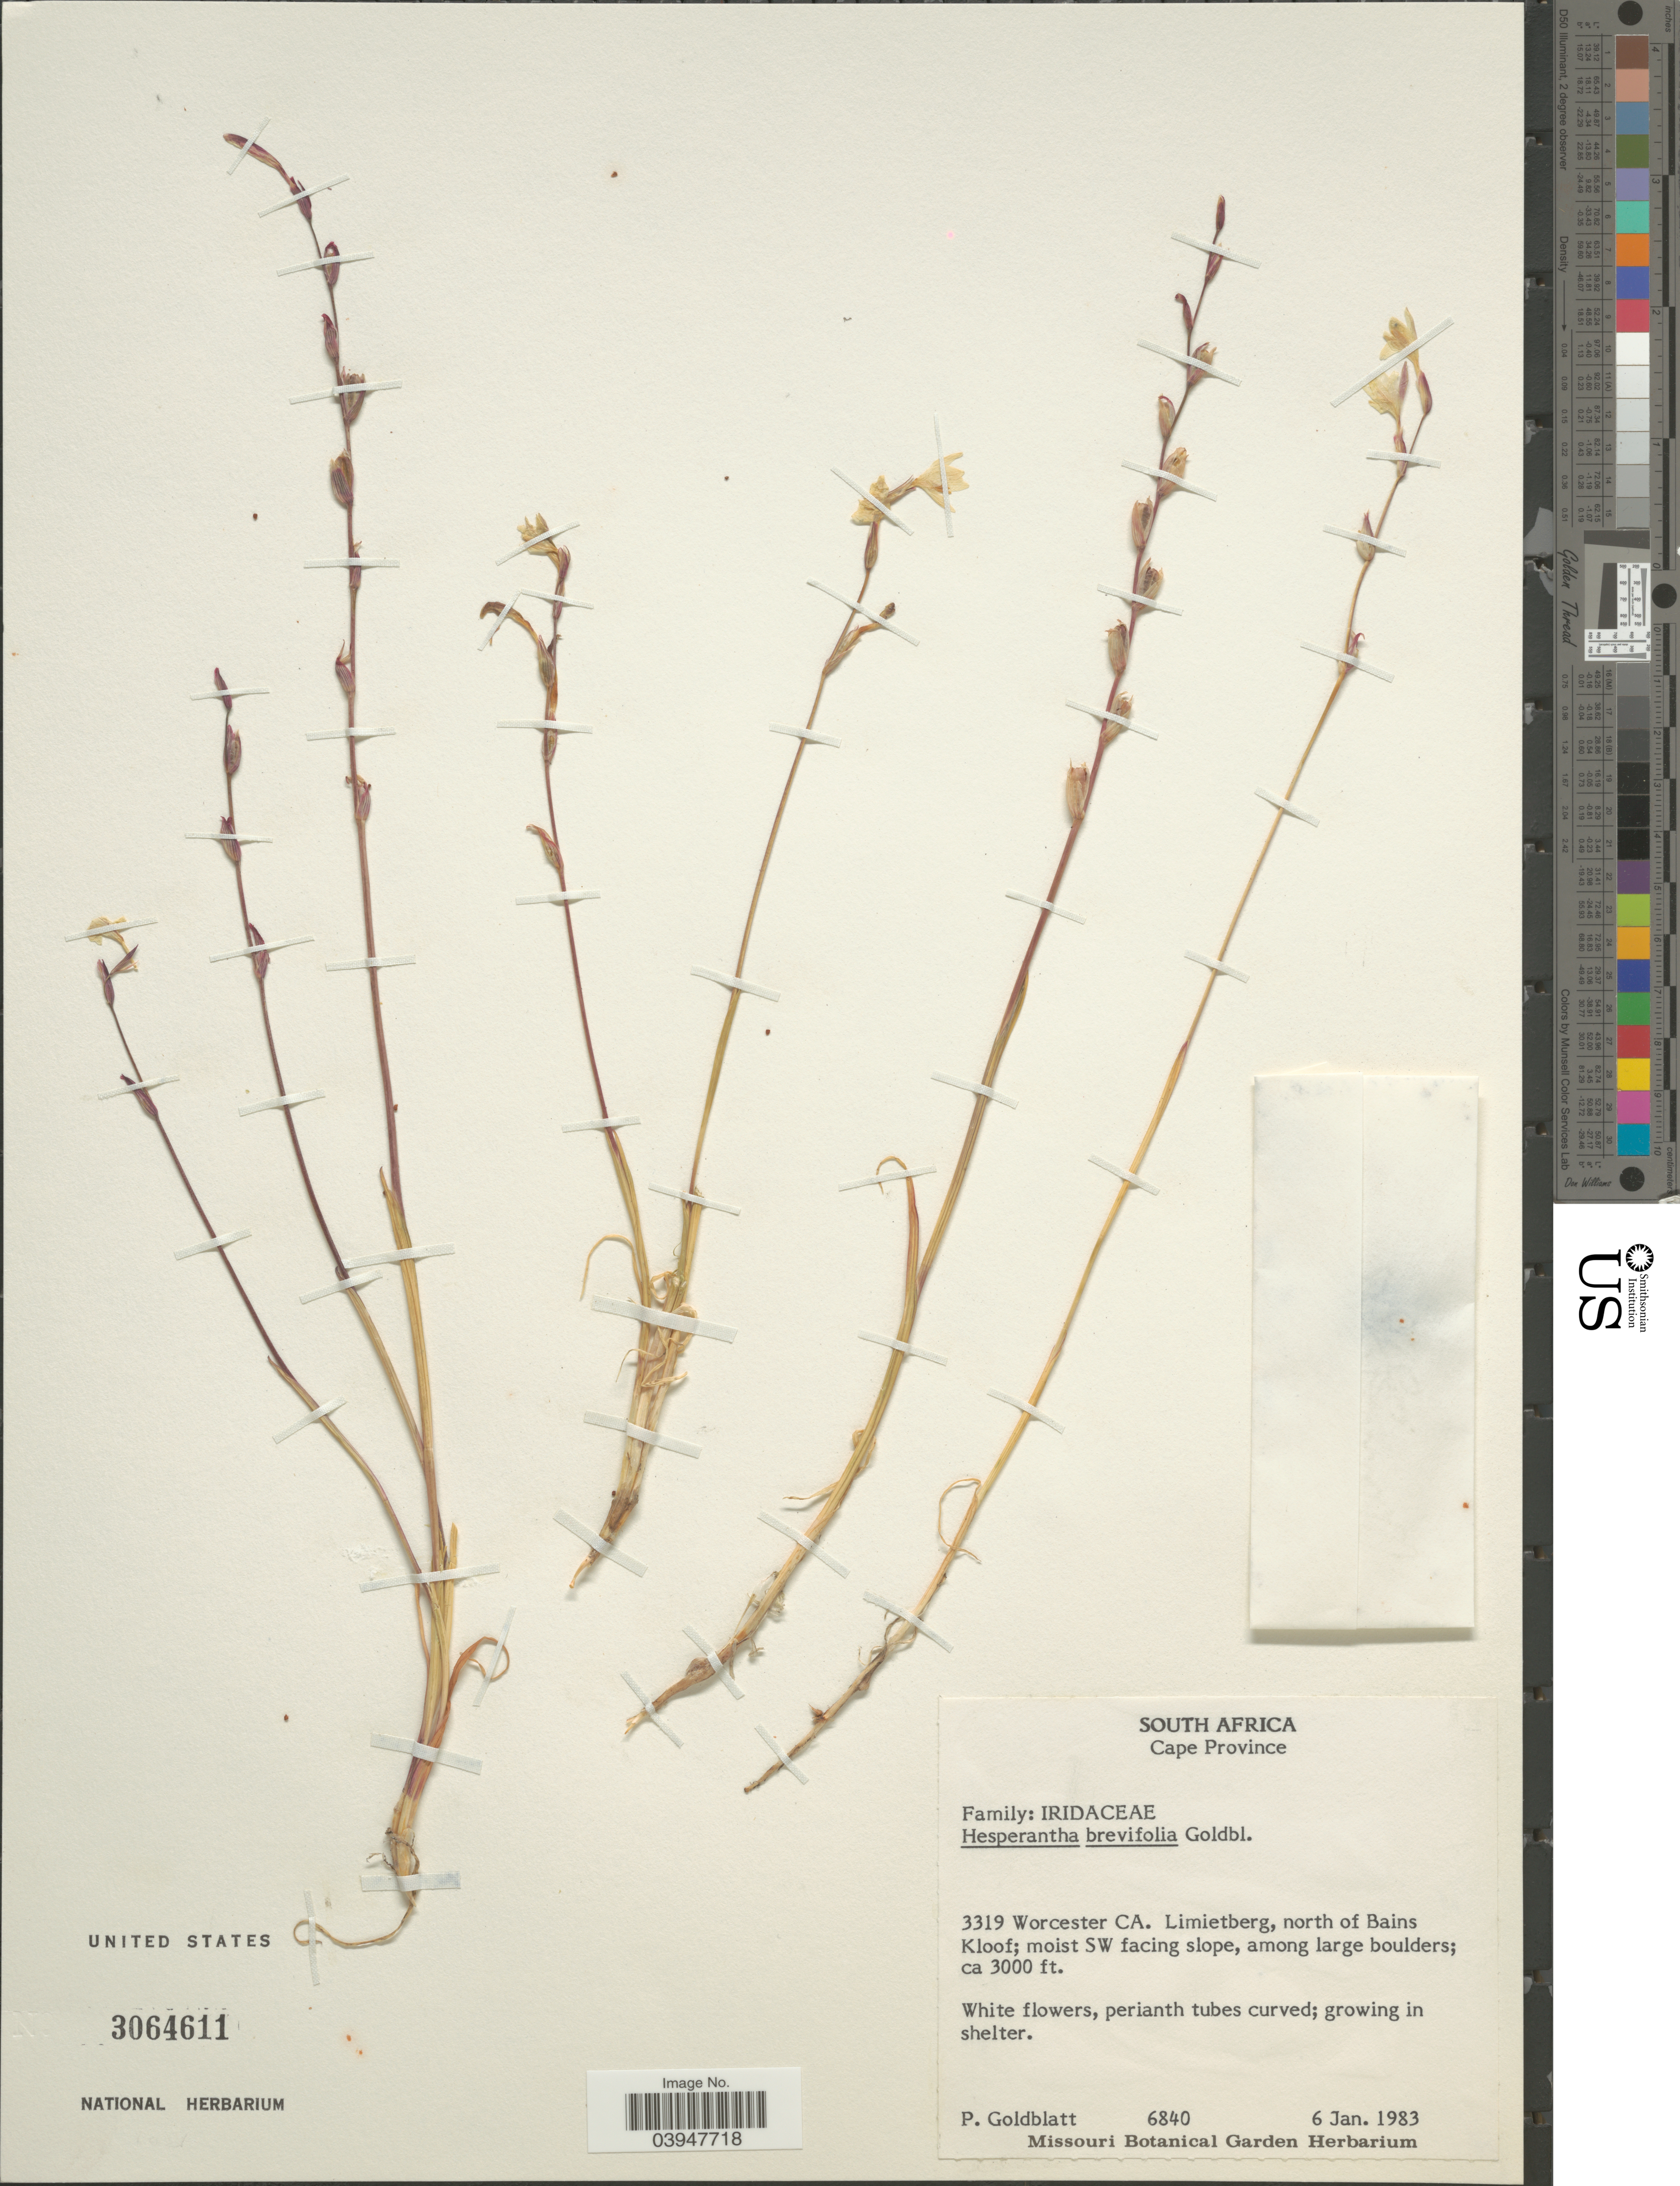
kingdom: Plantae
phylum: Tracheophyta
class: Liliopsida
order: Asparagales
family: Iridaceae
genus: Hesperantha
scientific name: Hesperantha brevifolia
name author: Goldblatt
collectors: P. Goldblatt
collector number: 6840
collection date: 1983-01-06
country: South Africa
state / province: Western Cape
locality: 3319 Worcester CA. Limietberg, north of Bains Kloof; moist SW facing slope, among large boulders.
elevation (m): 914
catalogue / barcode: US 3064611